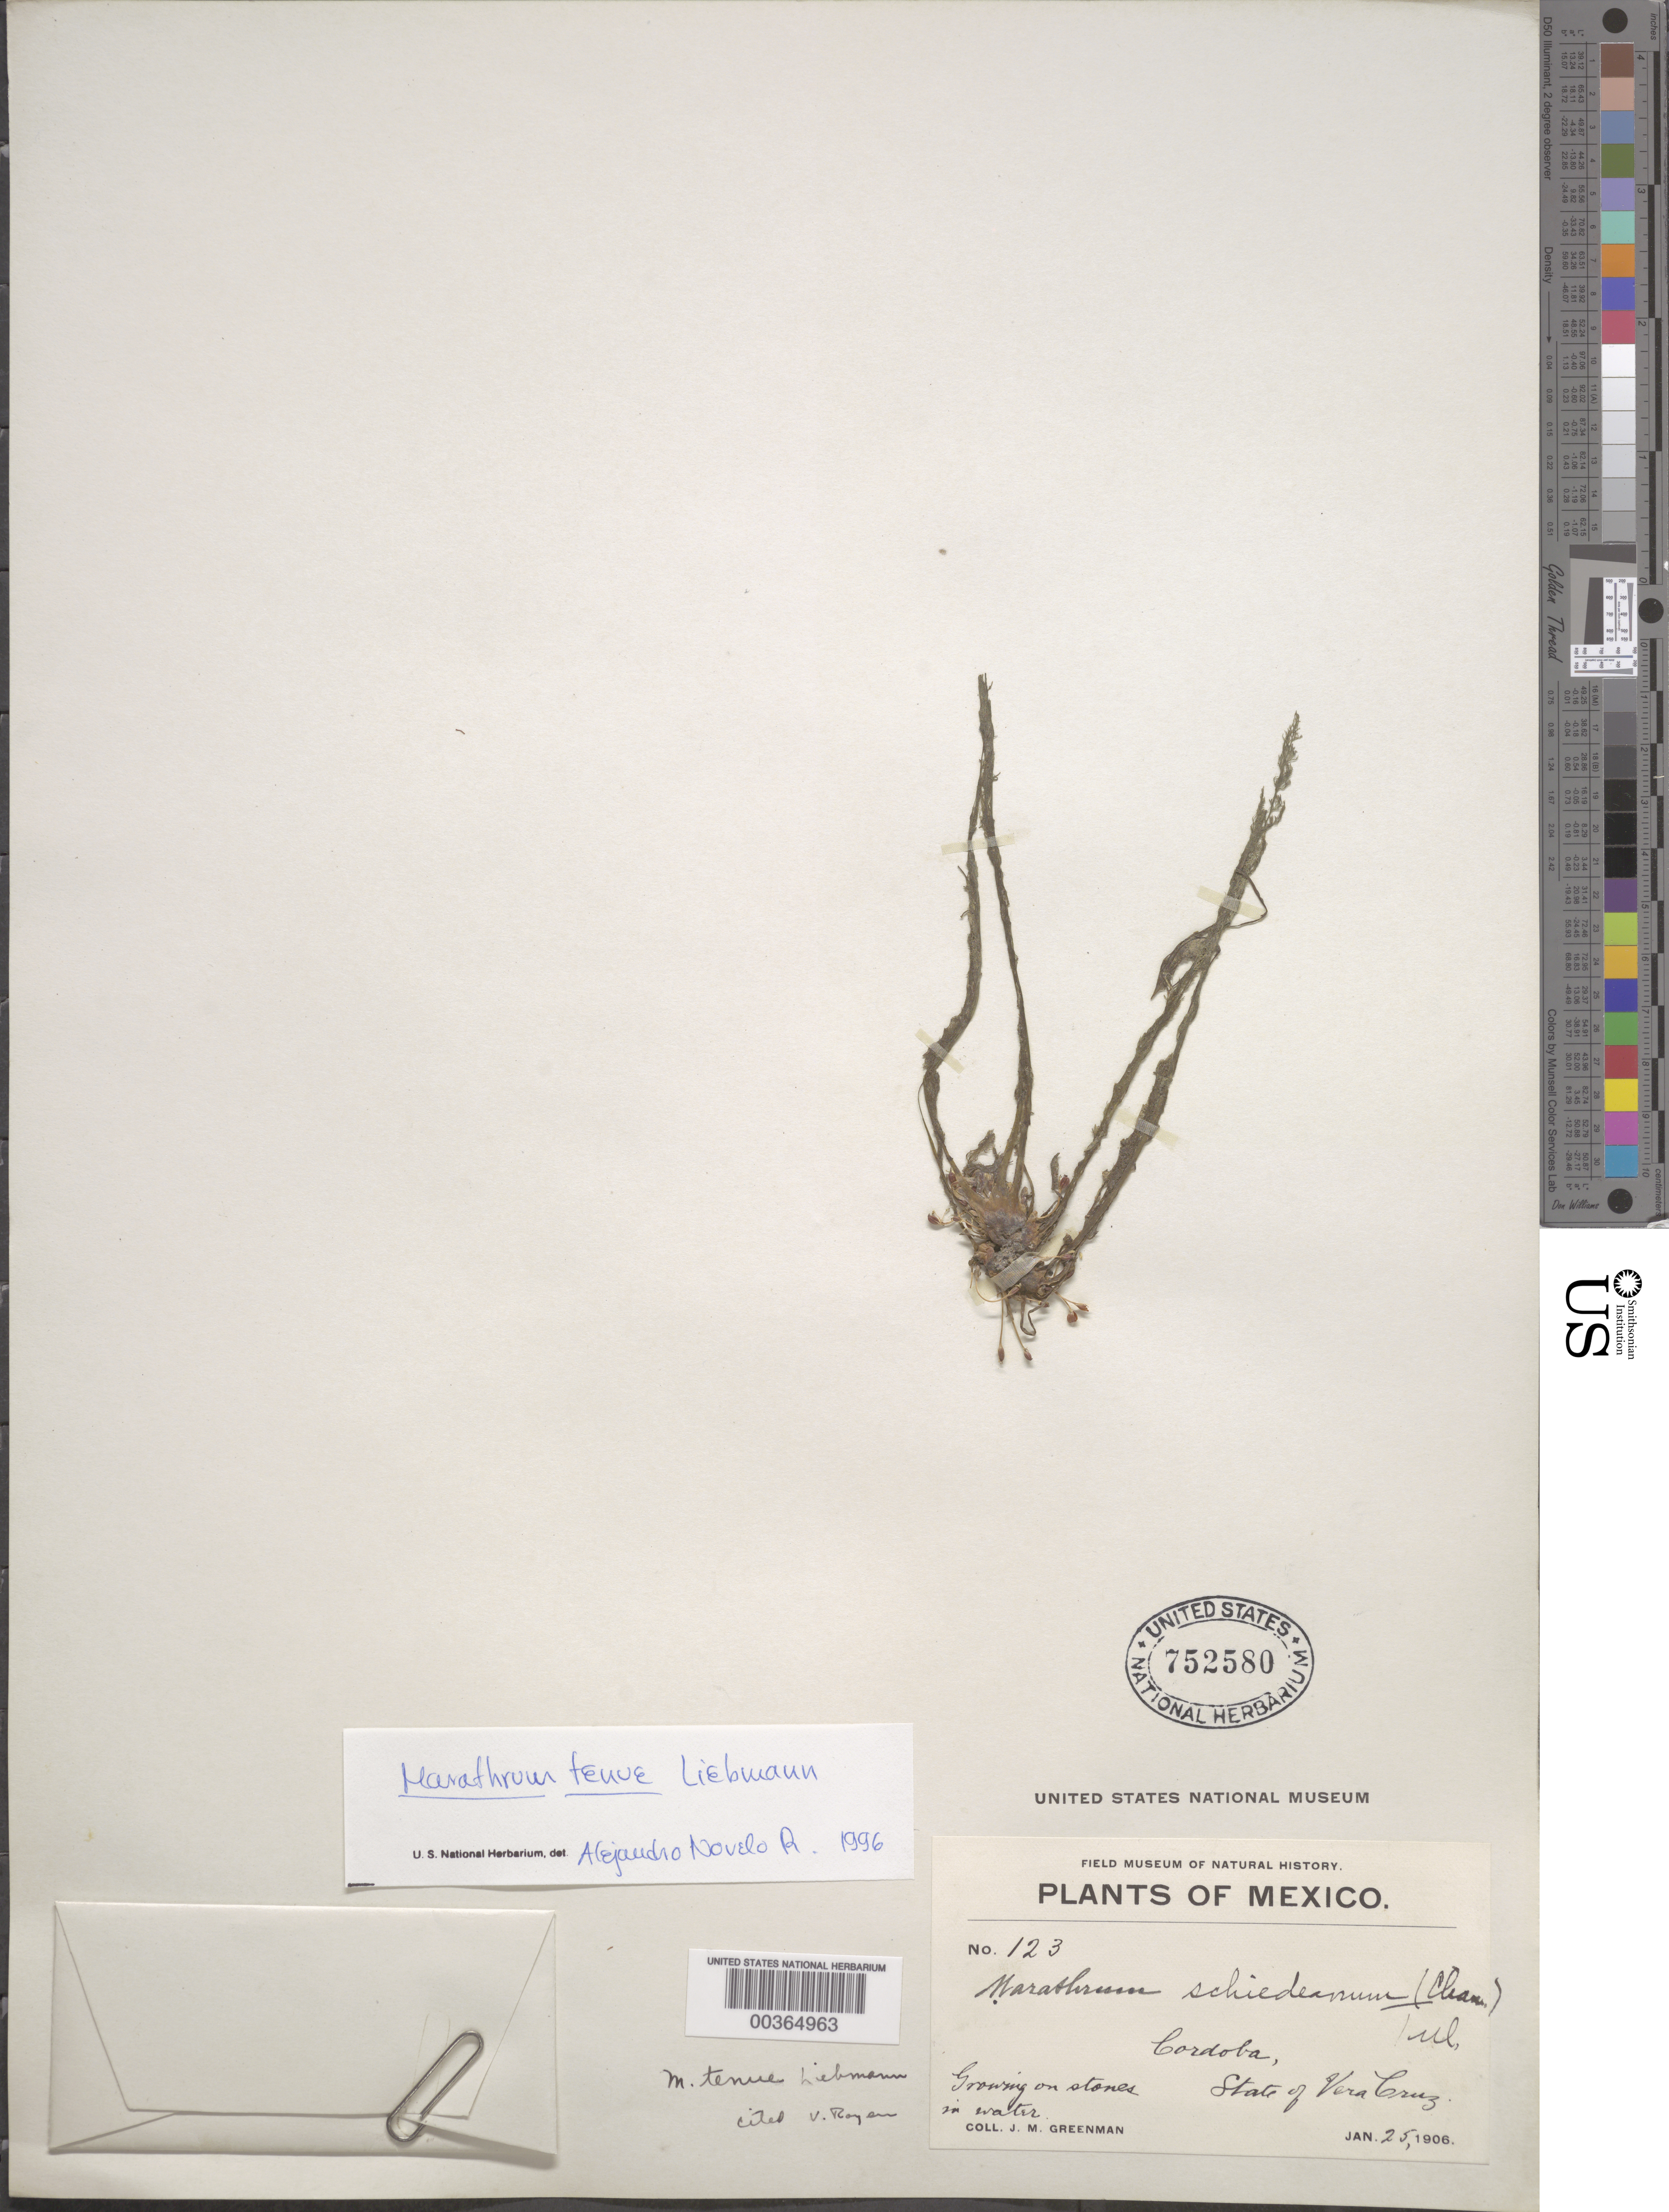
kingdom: Plantae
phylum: Tracheophyta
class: Magnoliopsida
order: Malpighiales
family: Podostemaceae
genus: Marathrum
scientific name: Marathrum tenue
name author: Liebm.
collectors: J. M. Greenman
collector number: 123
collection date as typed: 25 Jan 1906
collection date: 1906-01-25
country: Mexico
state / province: Veracruz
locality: Córdoba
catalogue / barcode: US 752580